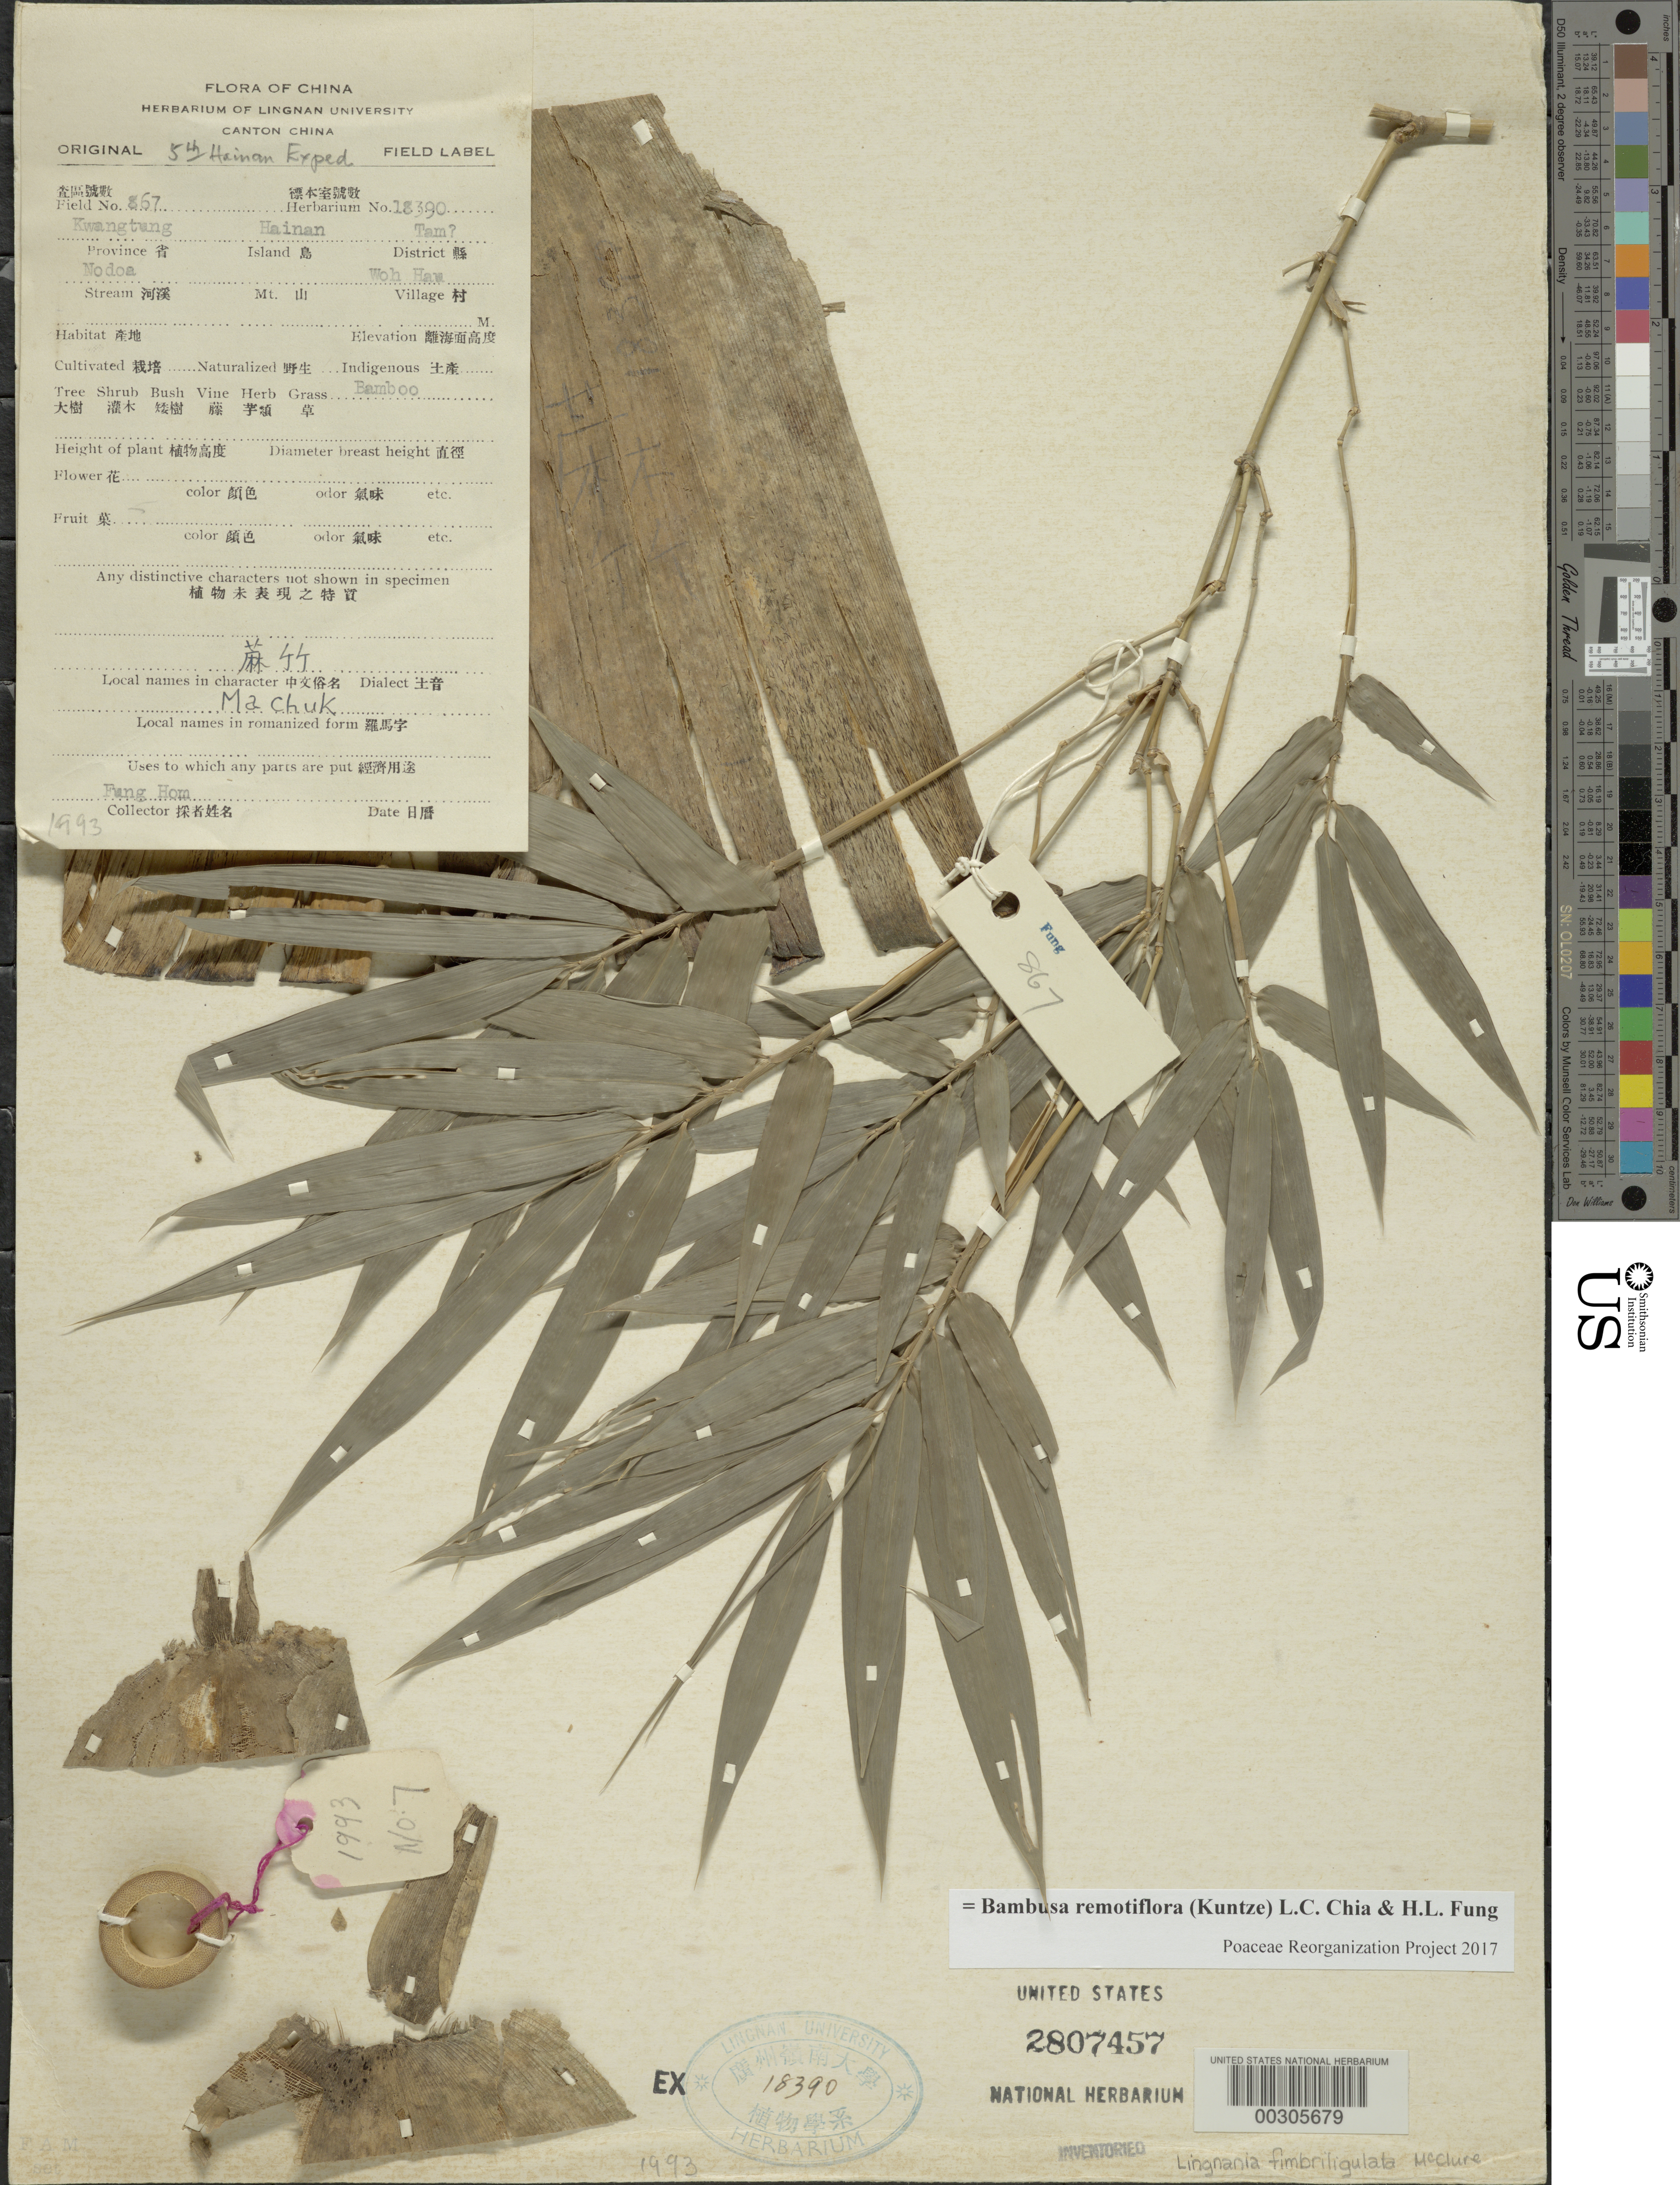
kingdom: Plantae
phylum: Tracheophyta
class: Liliopsida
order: Poales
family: Poaceae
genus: Bambusa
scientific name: Bambusa remotiflora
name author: (Kuntze) Chia & H.L. Fung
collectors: H. L. Fung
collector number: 867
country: China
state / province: Hainan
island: Hainan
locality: Tam, nodoa, woh haw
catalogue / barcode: US 2807457